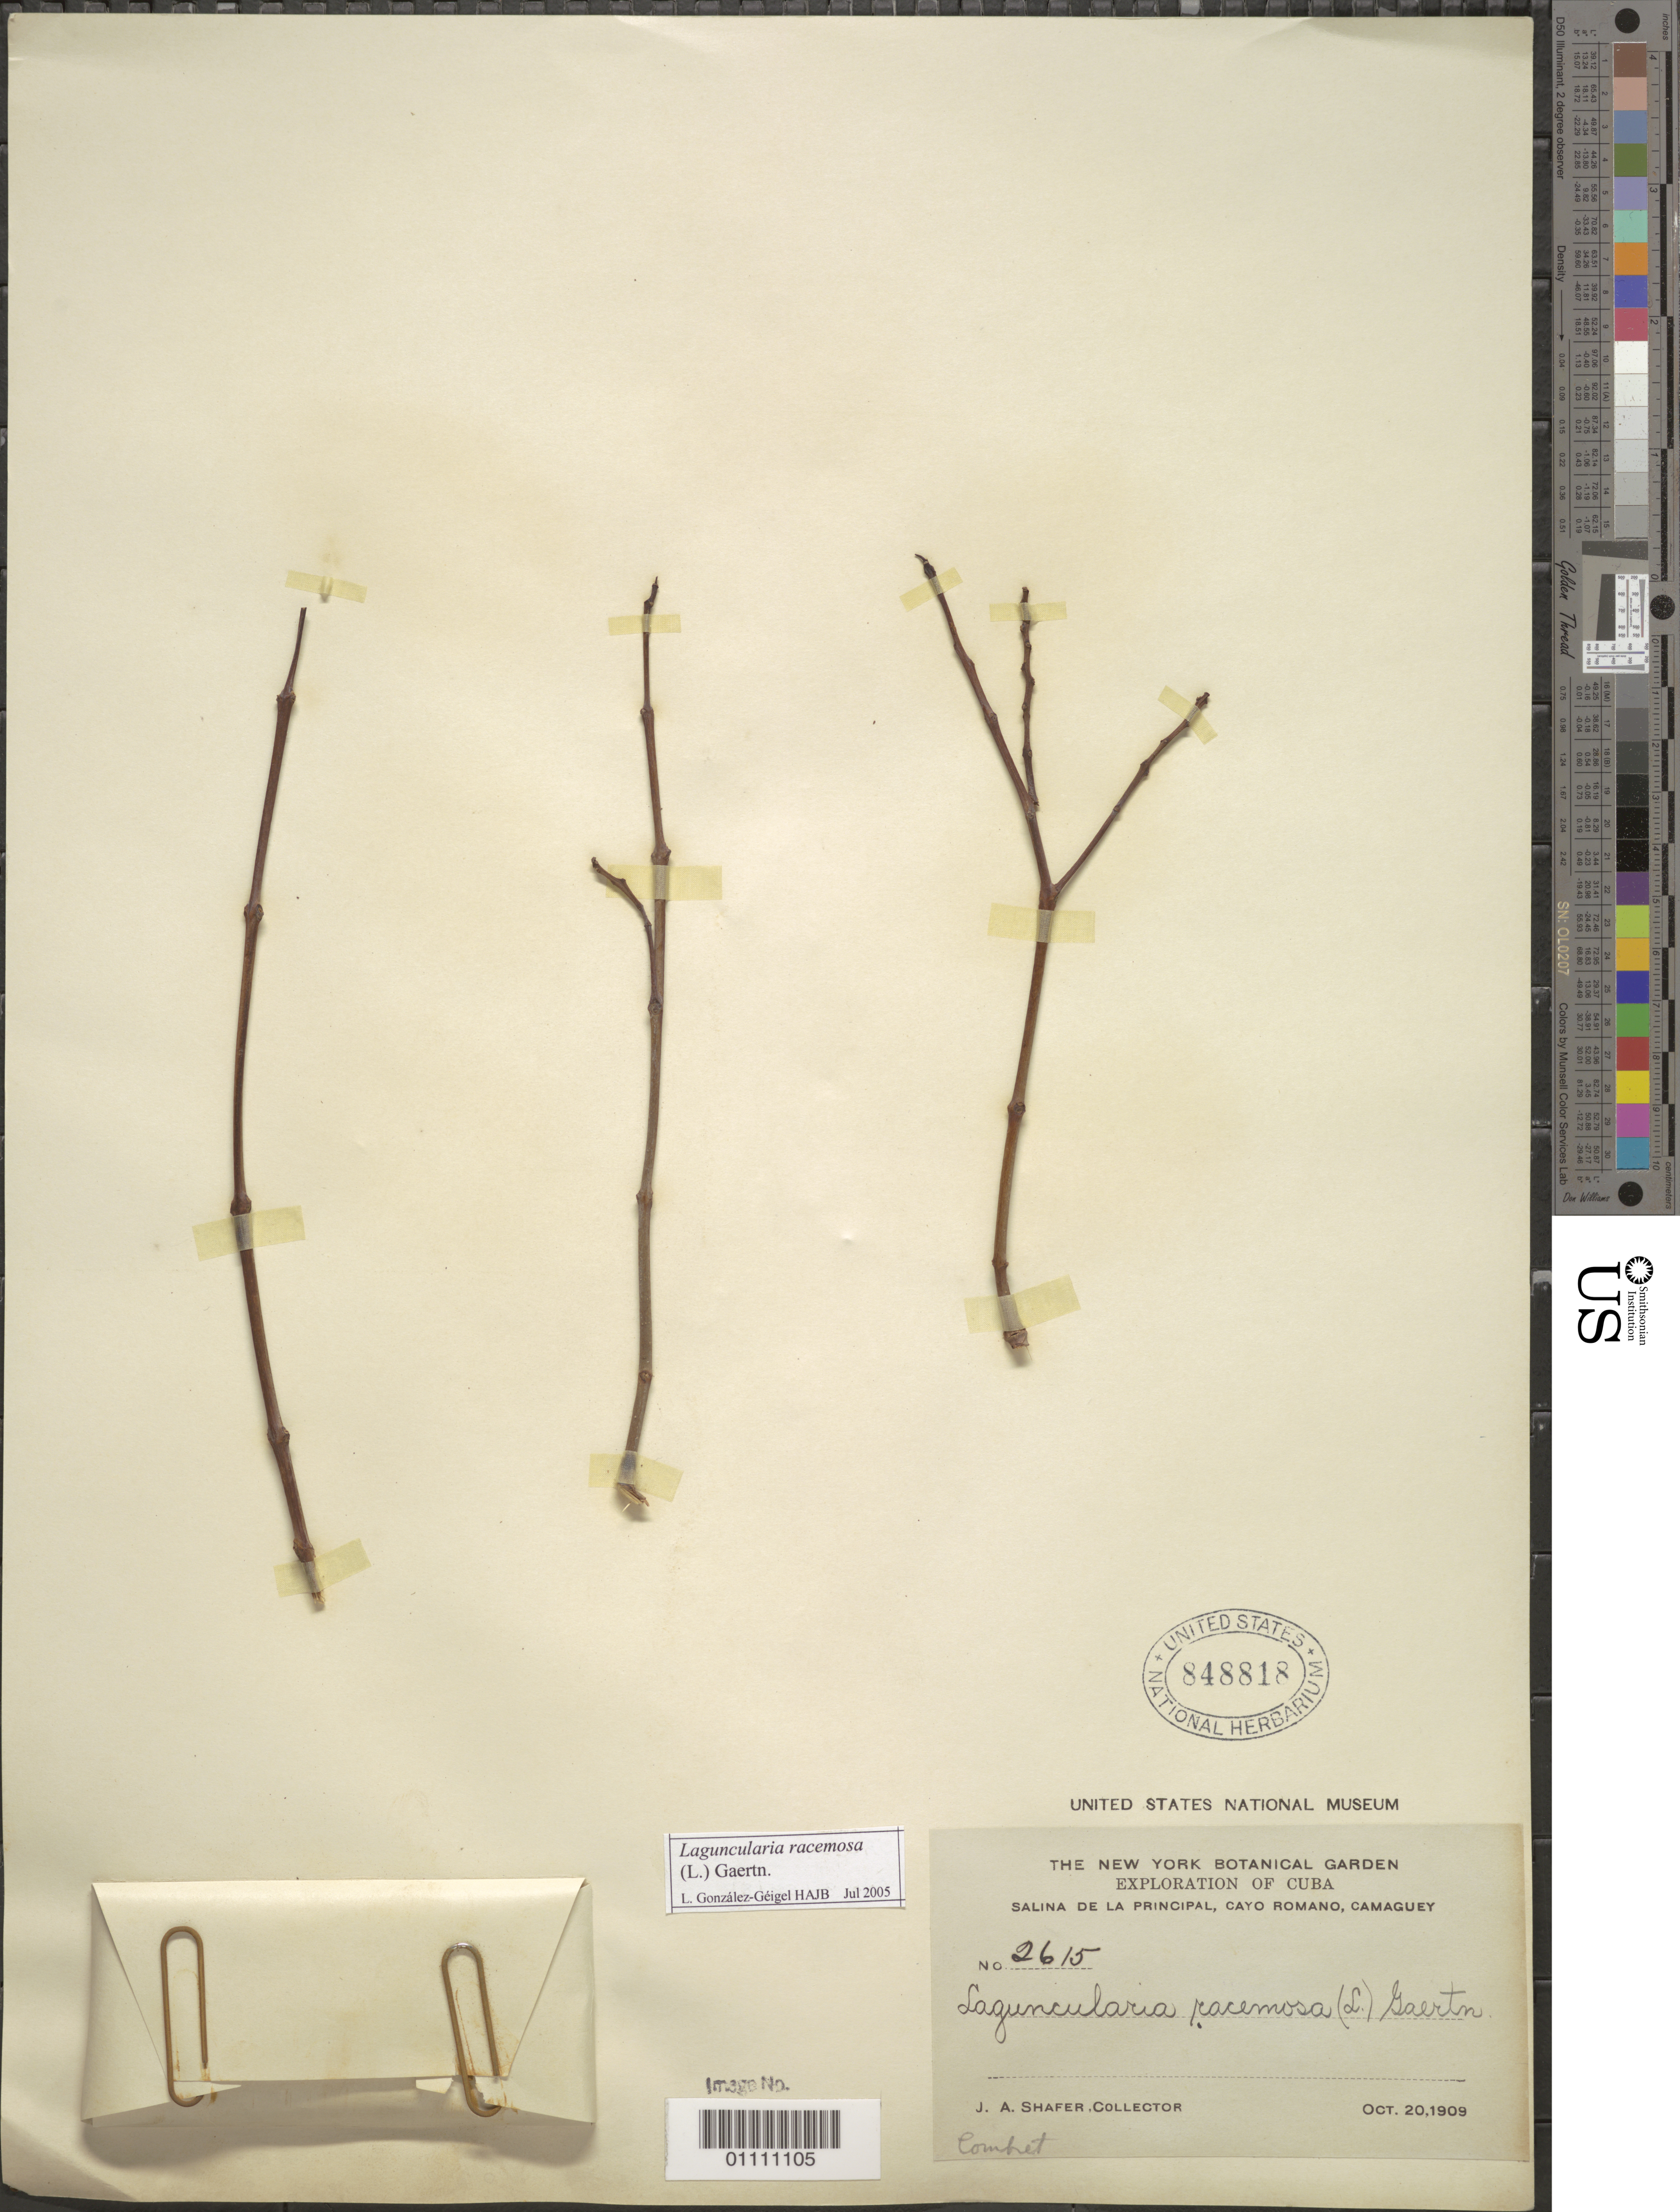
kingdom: Plantae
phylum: Tracheophyta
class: Magnoliopsida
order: Myrtales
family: Combretaceae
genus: Laguncularia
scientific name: Laguncularia racemosa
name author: (L.) C.F. Gaertn.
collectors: J. A. Shafer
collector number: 2615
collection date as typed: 20 Oct 1909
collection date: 1909-10-20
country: Cuba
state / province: Camagüey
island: Cuba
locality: Salina de la Principal, Cayo Romano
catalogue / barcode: US 848818